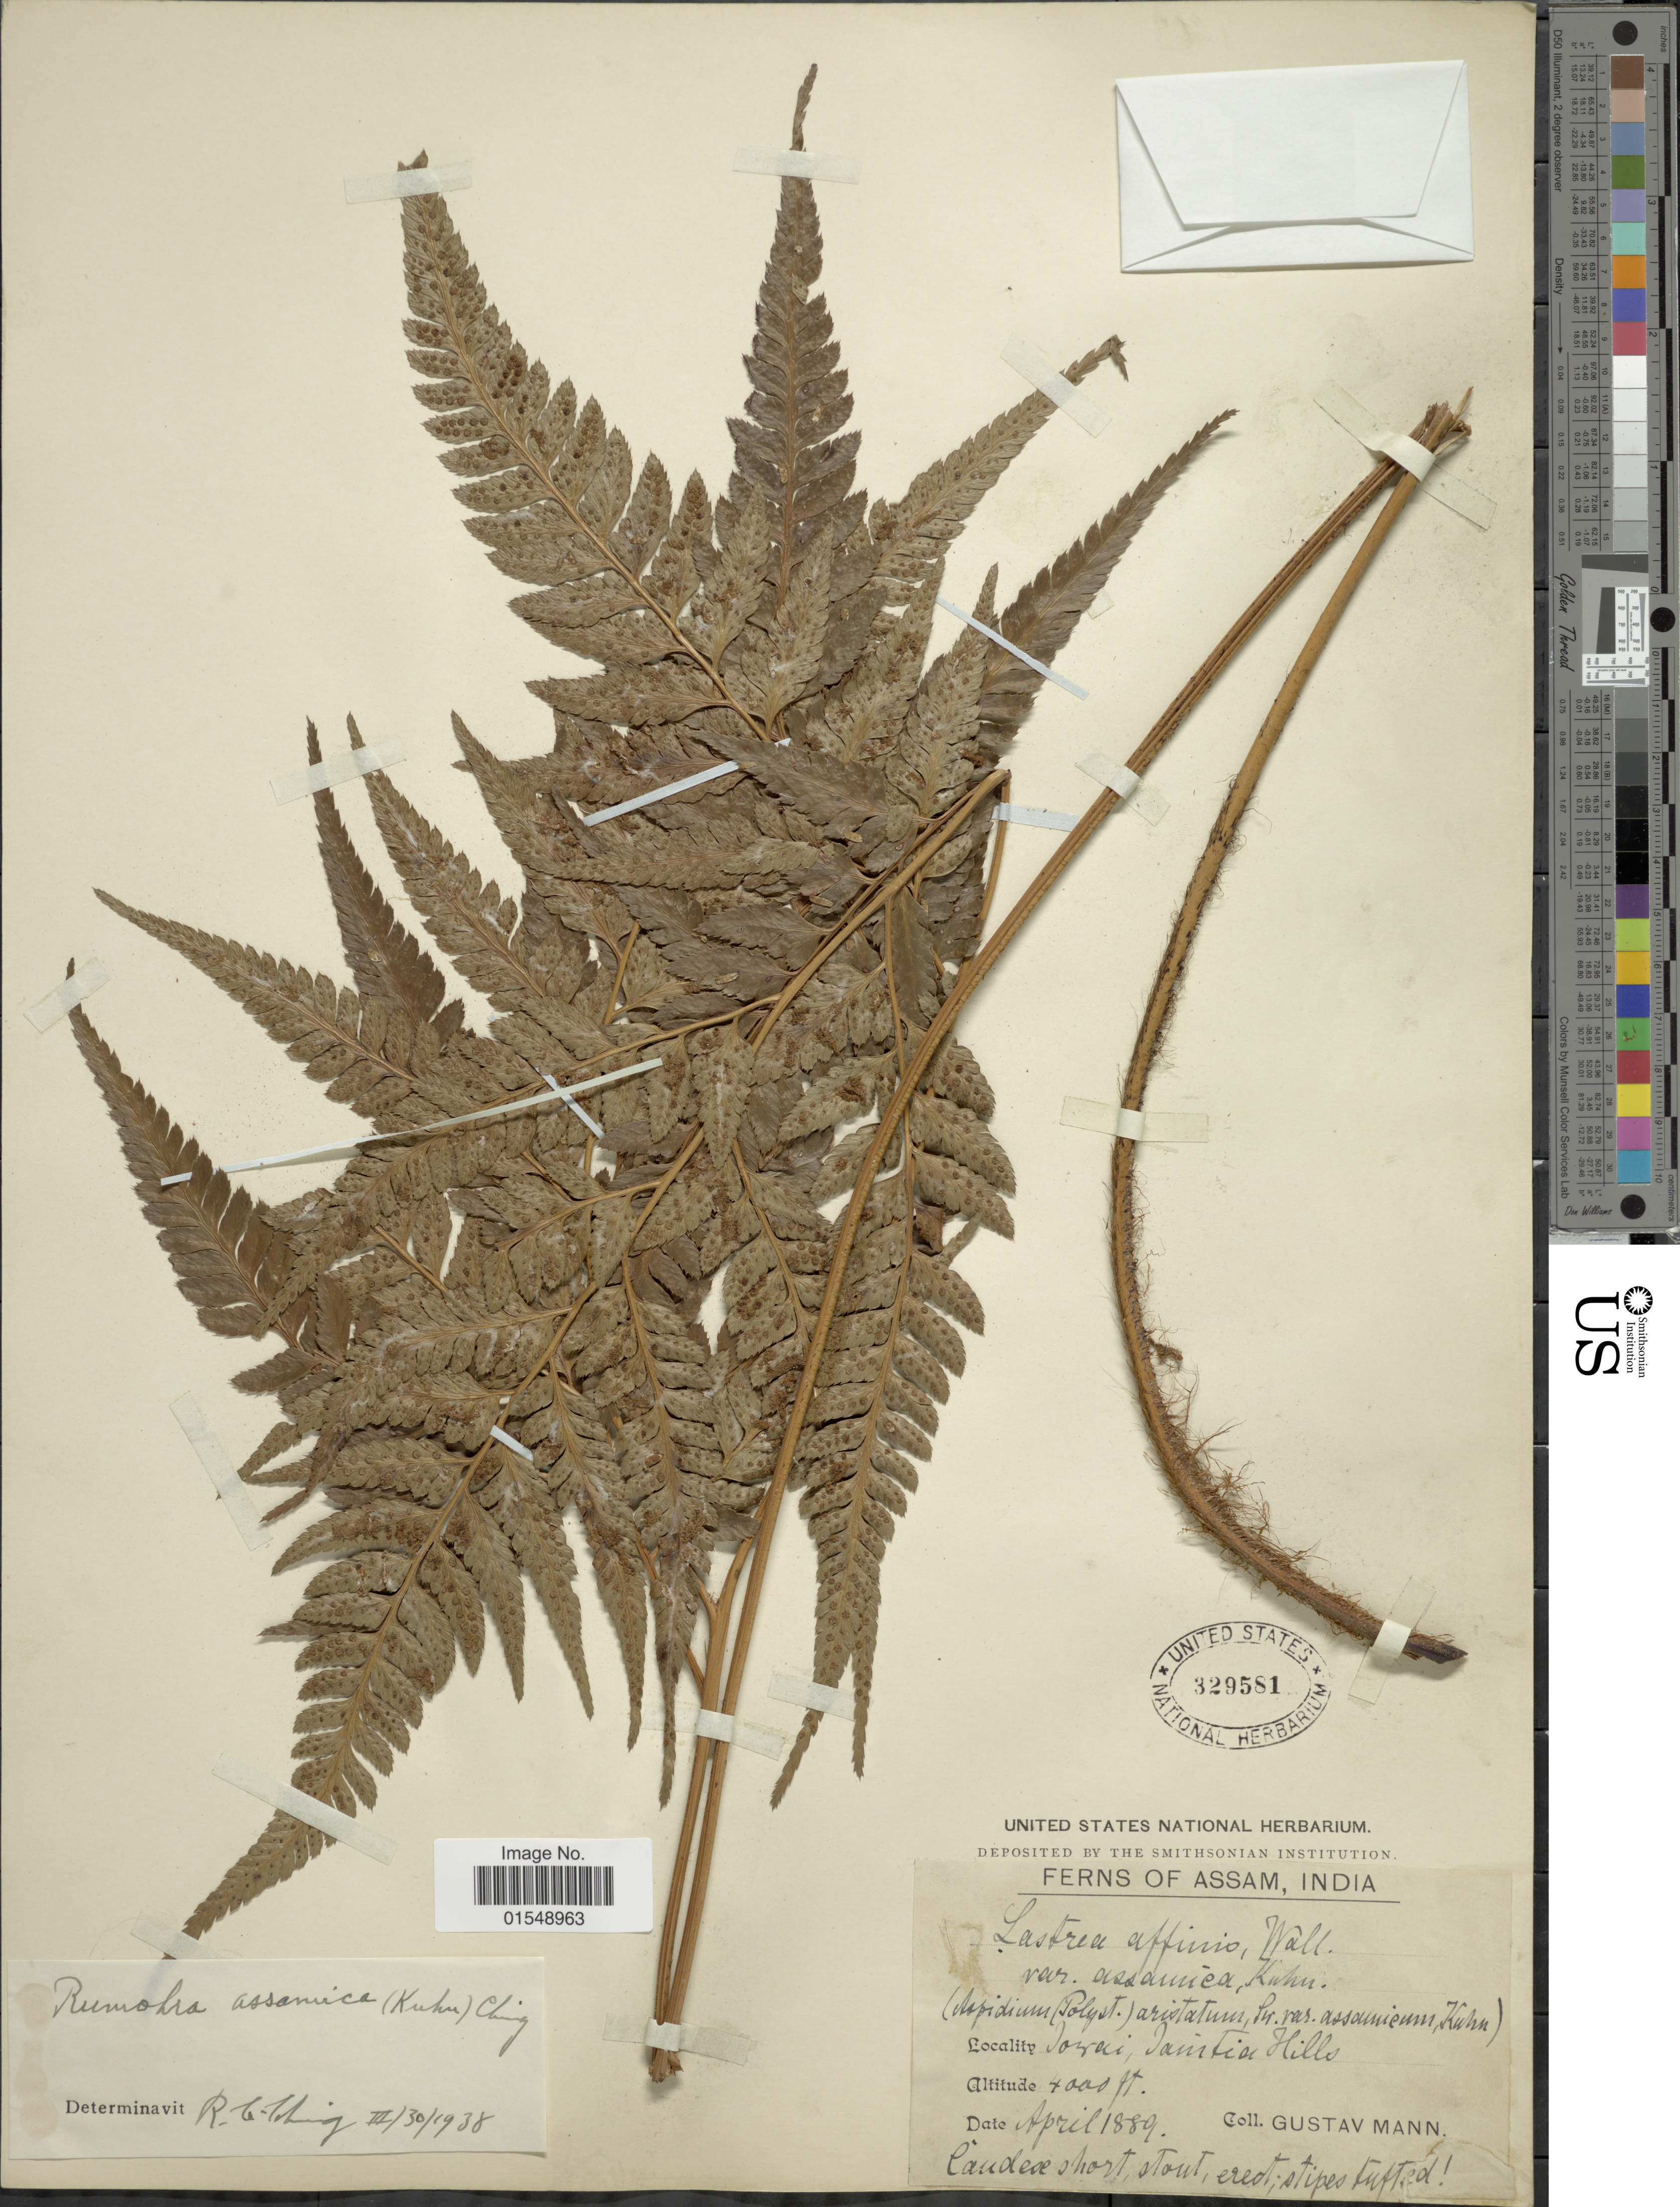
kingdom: Plantae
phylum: Tracheophyta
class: Polypodiopsida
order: Polypodiales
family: Dryopteridaceae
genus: Arachniodes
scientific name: Arachniodes assamica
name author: (Kuhn) Ohwi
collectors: G. Mann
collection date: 1889-04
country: India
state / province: Assam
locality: Togai, iamtia Hills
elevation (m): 1219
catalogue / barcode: US 329581